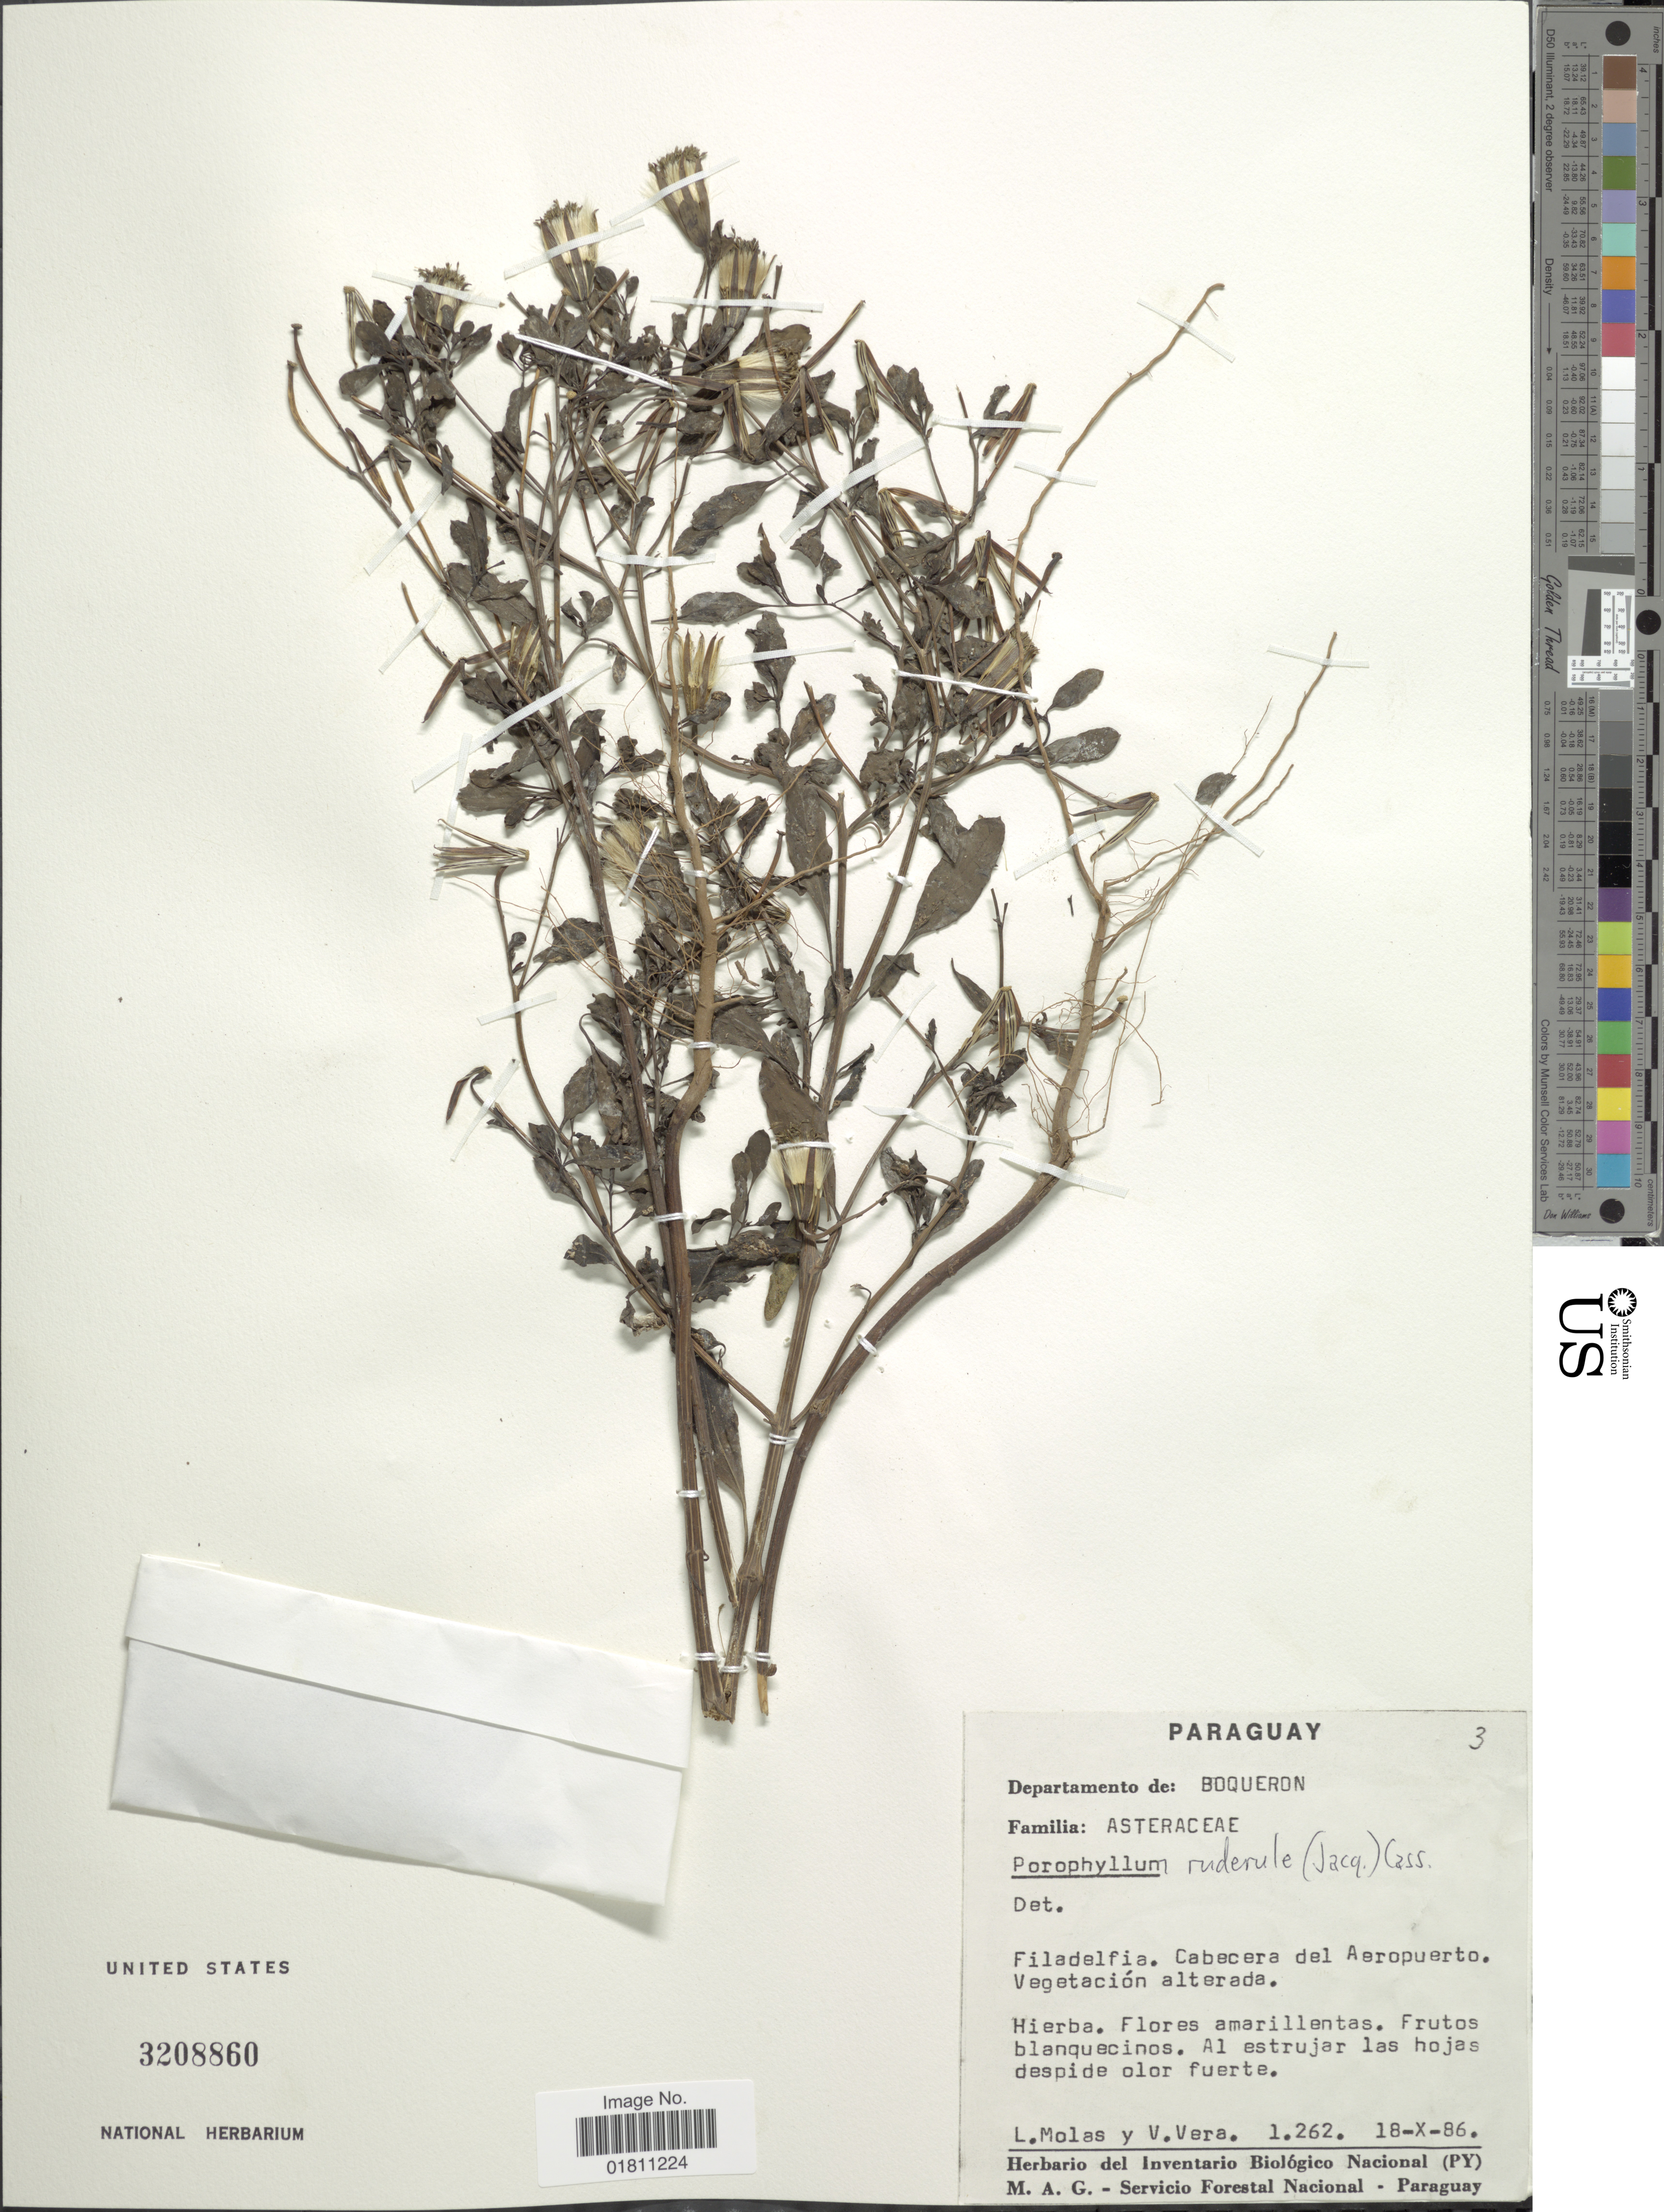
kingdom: Plantae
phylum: Tracheophyta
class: Magnoliopsida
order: Asterales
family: Asteraceae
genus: Porophyllum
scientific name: Porophyllum ruderale subsp. ruderale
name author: (Jacq.) Cass.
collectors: L. de Molas & V. Vera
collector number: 1262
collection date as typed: Transcribed d/m/y: 18/10/86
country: Paraguay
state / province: Boqueron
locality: Filadelfia. Cabecera del Aeropuerto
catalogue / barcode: US 3208860